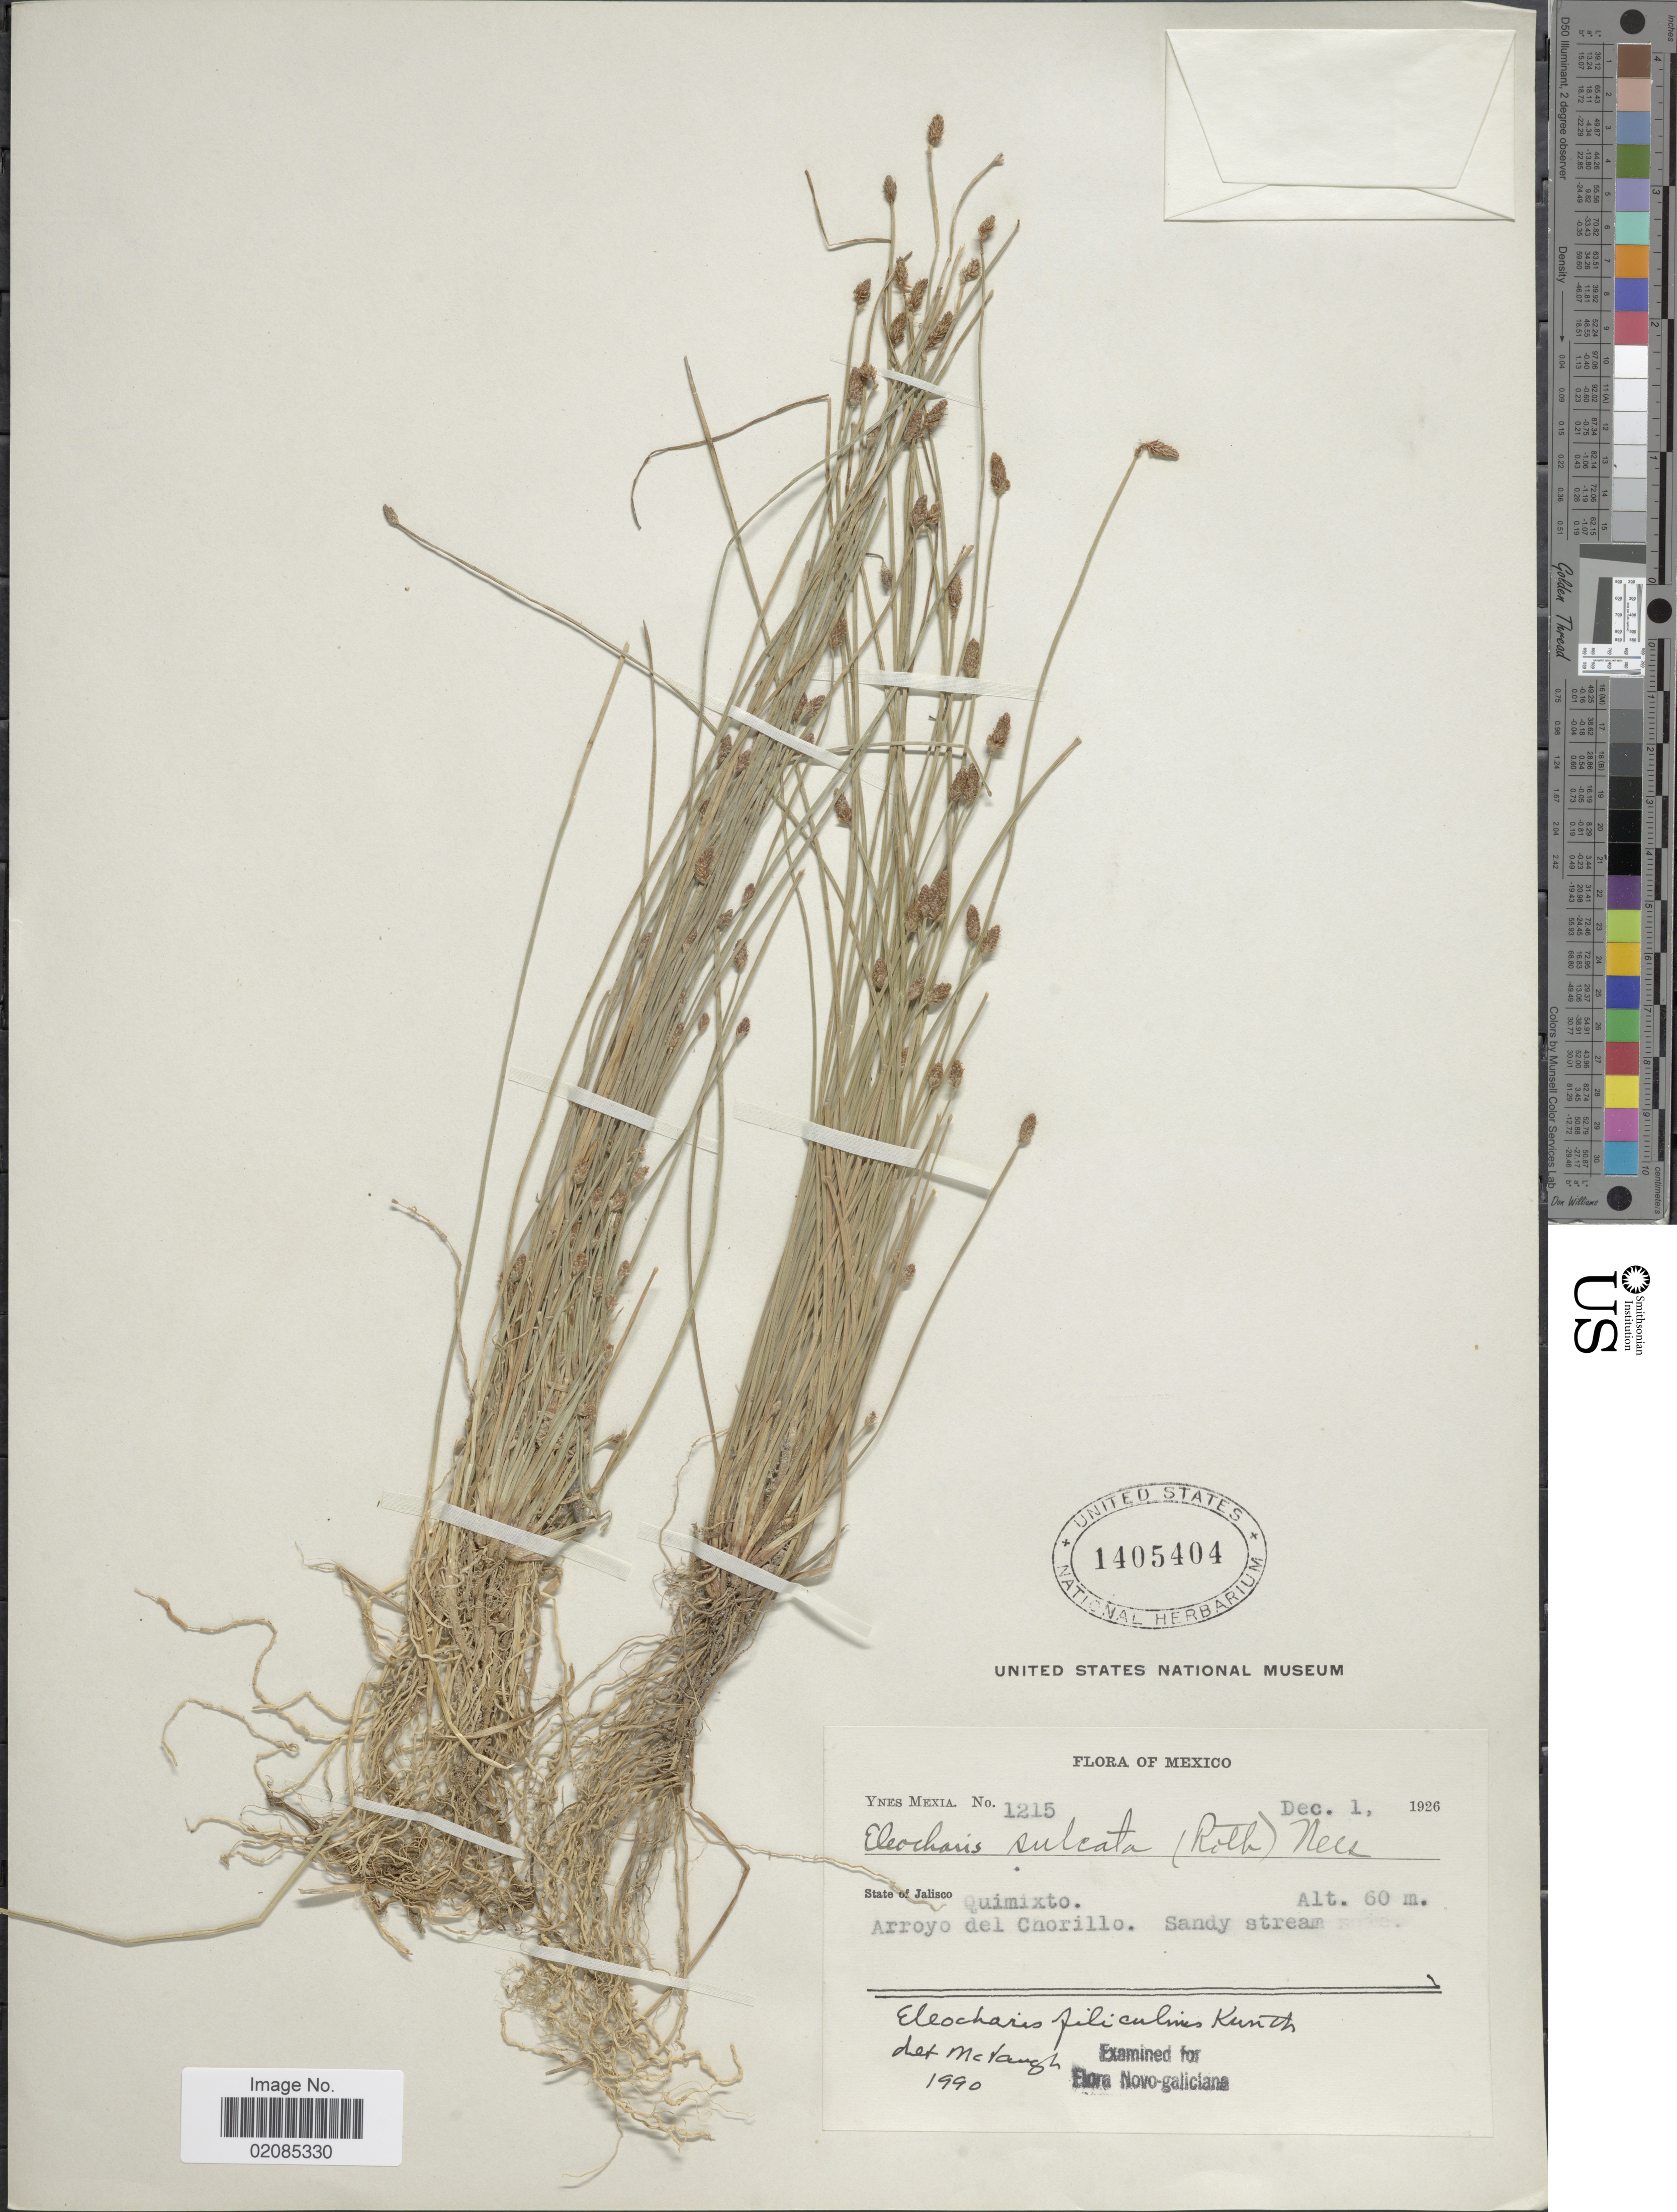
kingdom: Plantae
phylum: Tracheophyta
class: Liliopsida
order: Poales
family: Cyperaceae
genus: Eleocharis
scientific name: Eleocharis filiculmis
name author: Kunth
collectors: Y. Mexia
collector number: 1215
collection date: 1926-12-01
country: Mexico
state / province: Jalisco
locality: State of Jalisco. Quimixto. Arroyo del Chorillo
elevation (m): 60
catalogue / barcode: US 1405404